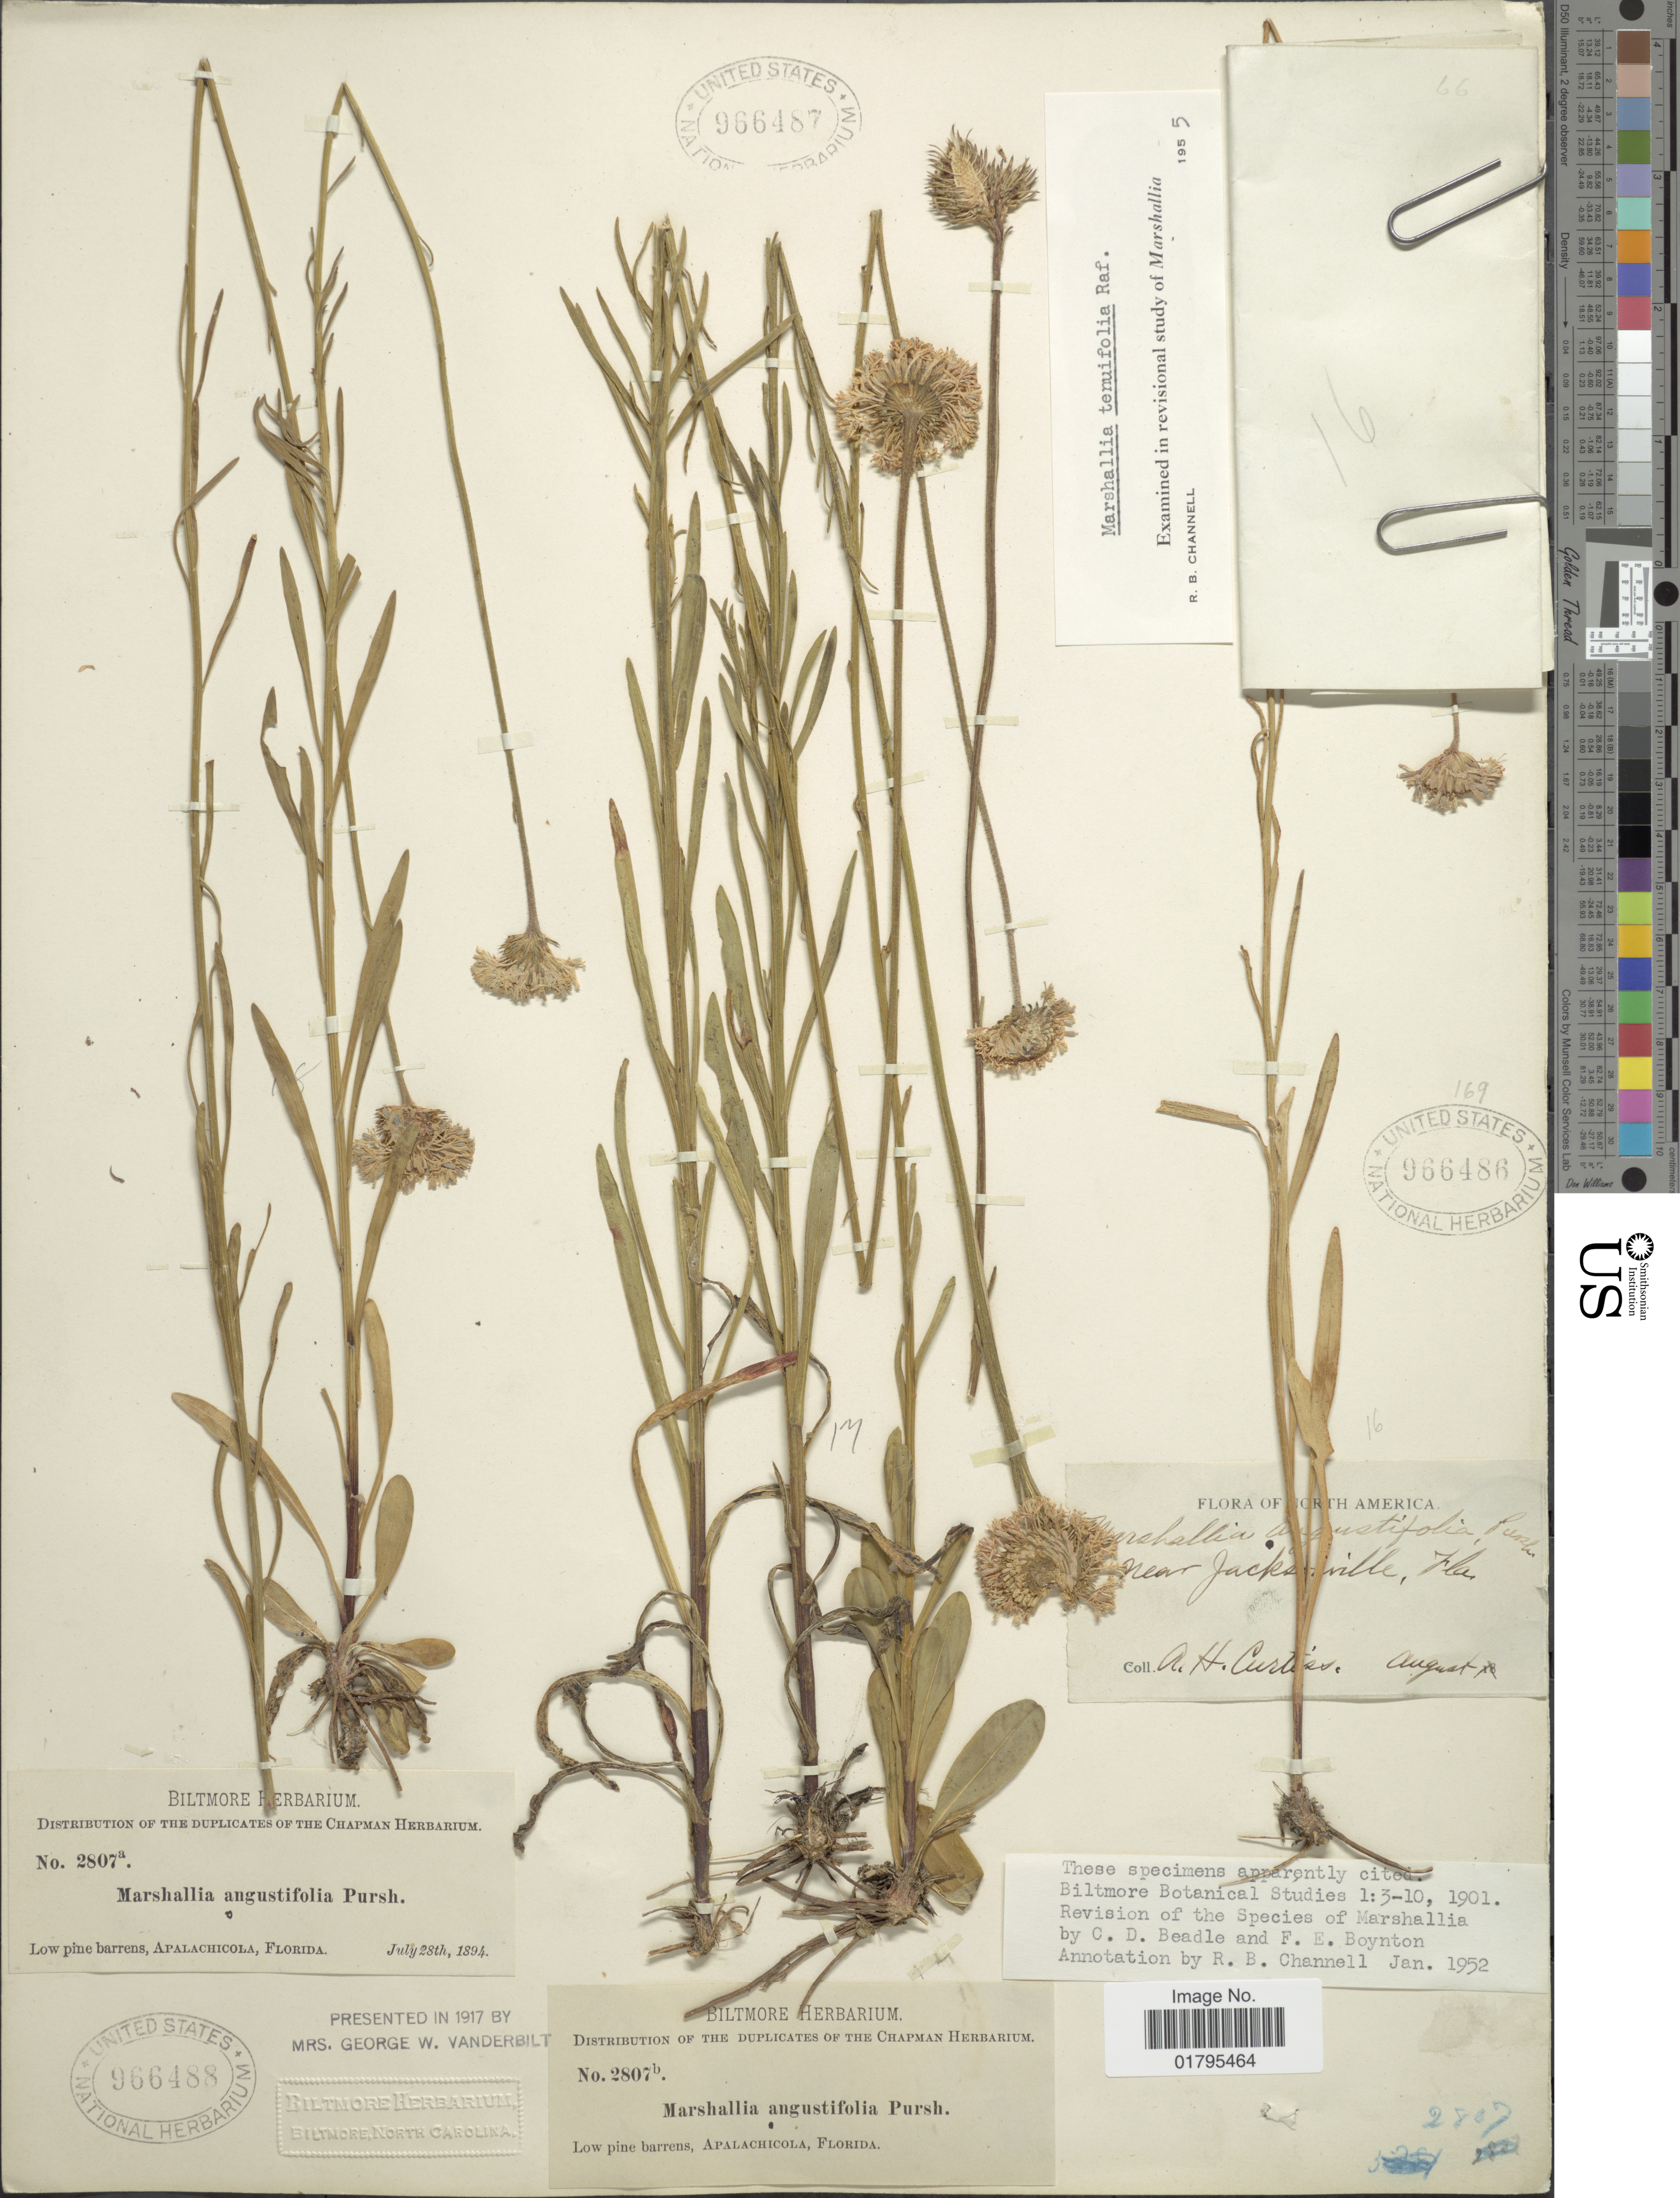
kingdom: Plantae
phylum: Tracheophyta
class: Magnoliopsida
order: Asterales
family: Asteraceae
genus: Marshallia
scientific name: Marshallia tenuifolia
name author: Raf.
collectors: ex herb. Biltmore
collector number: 2807a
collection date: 1894-07-28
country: United States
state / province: Florida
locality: Low pine barrens, Apalachicola, Florida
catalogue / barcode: US 966488